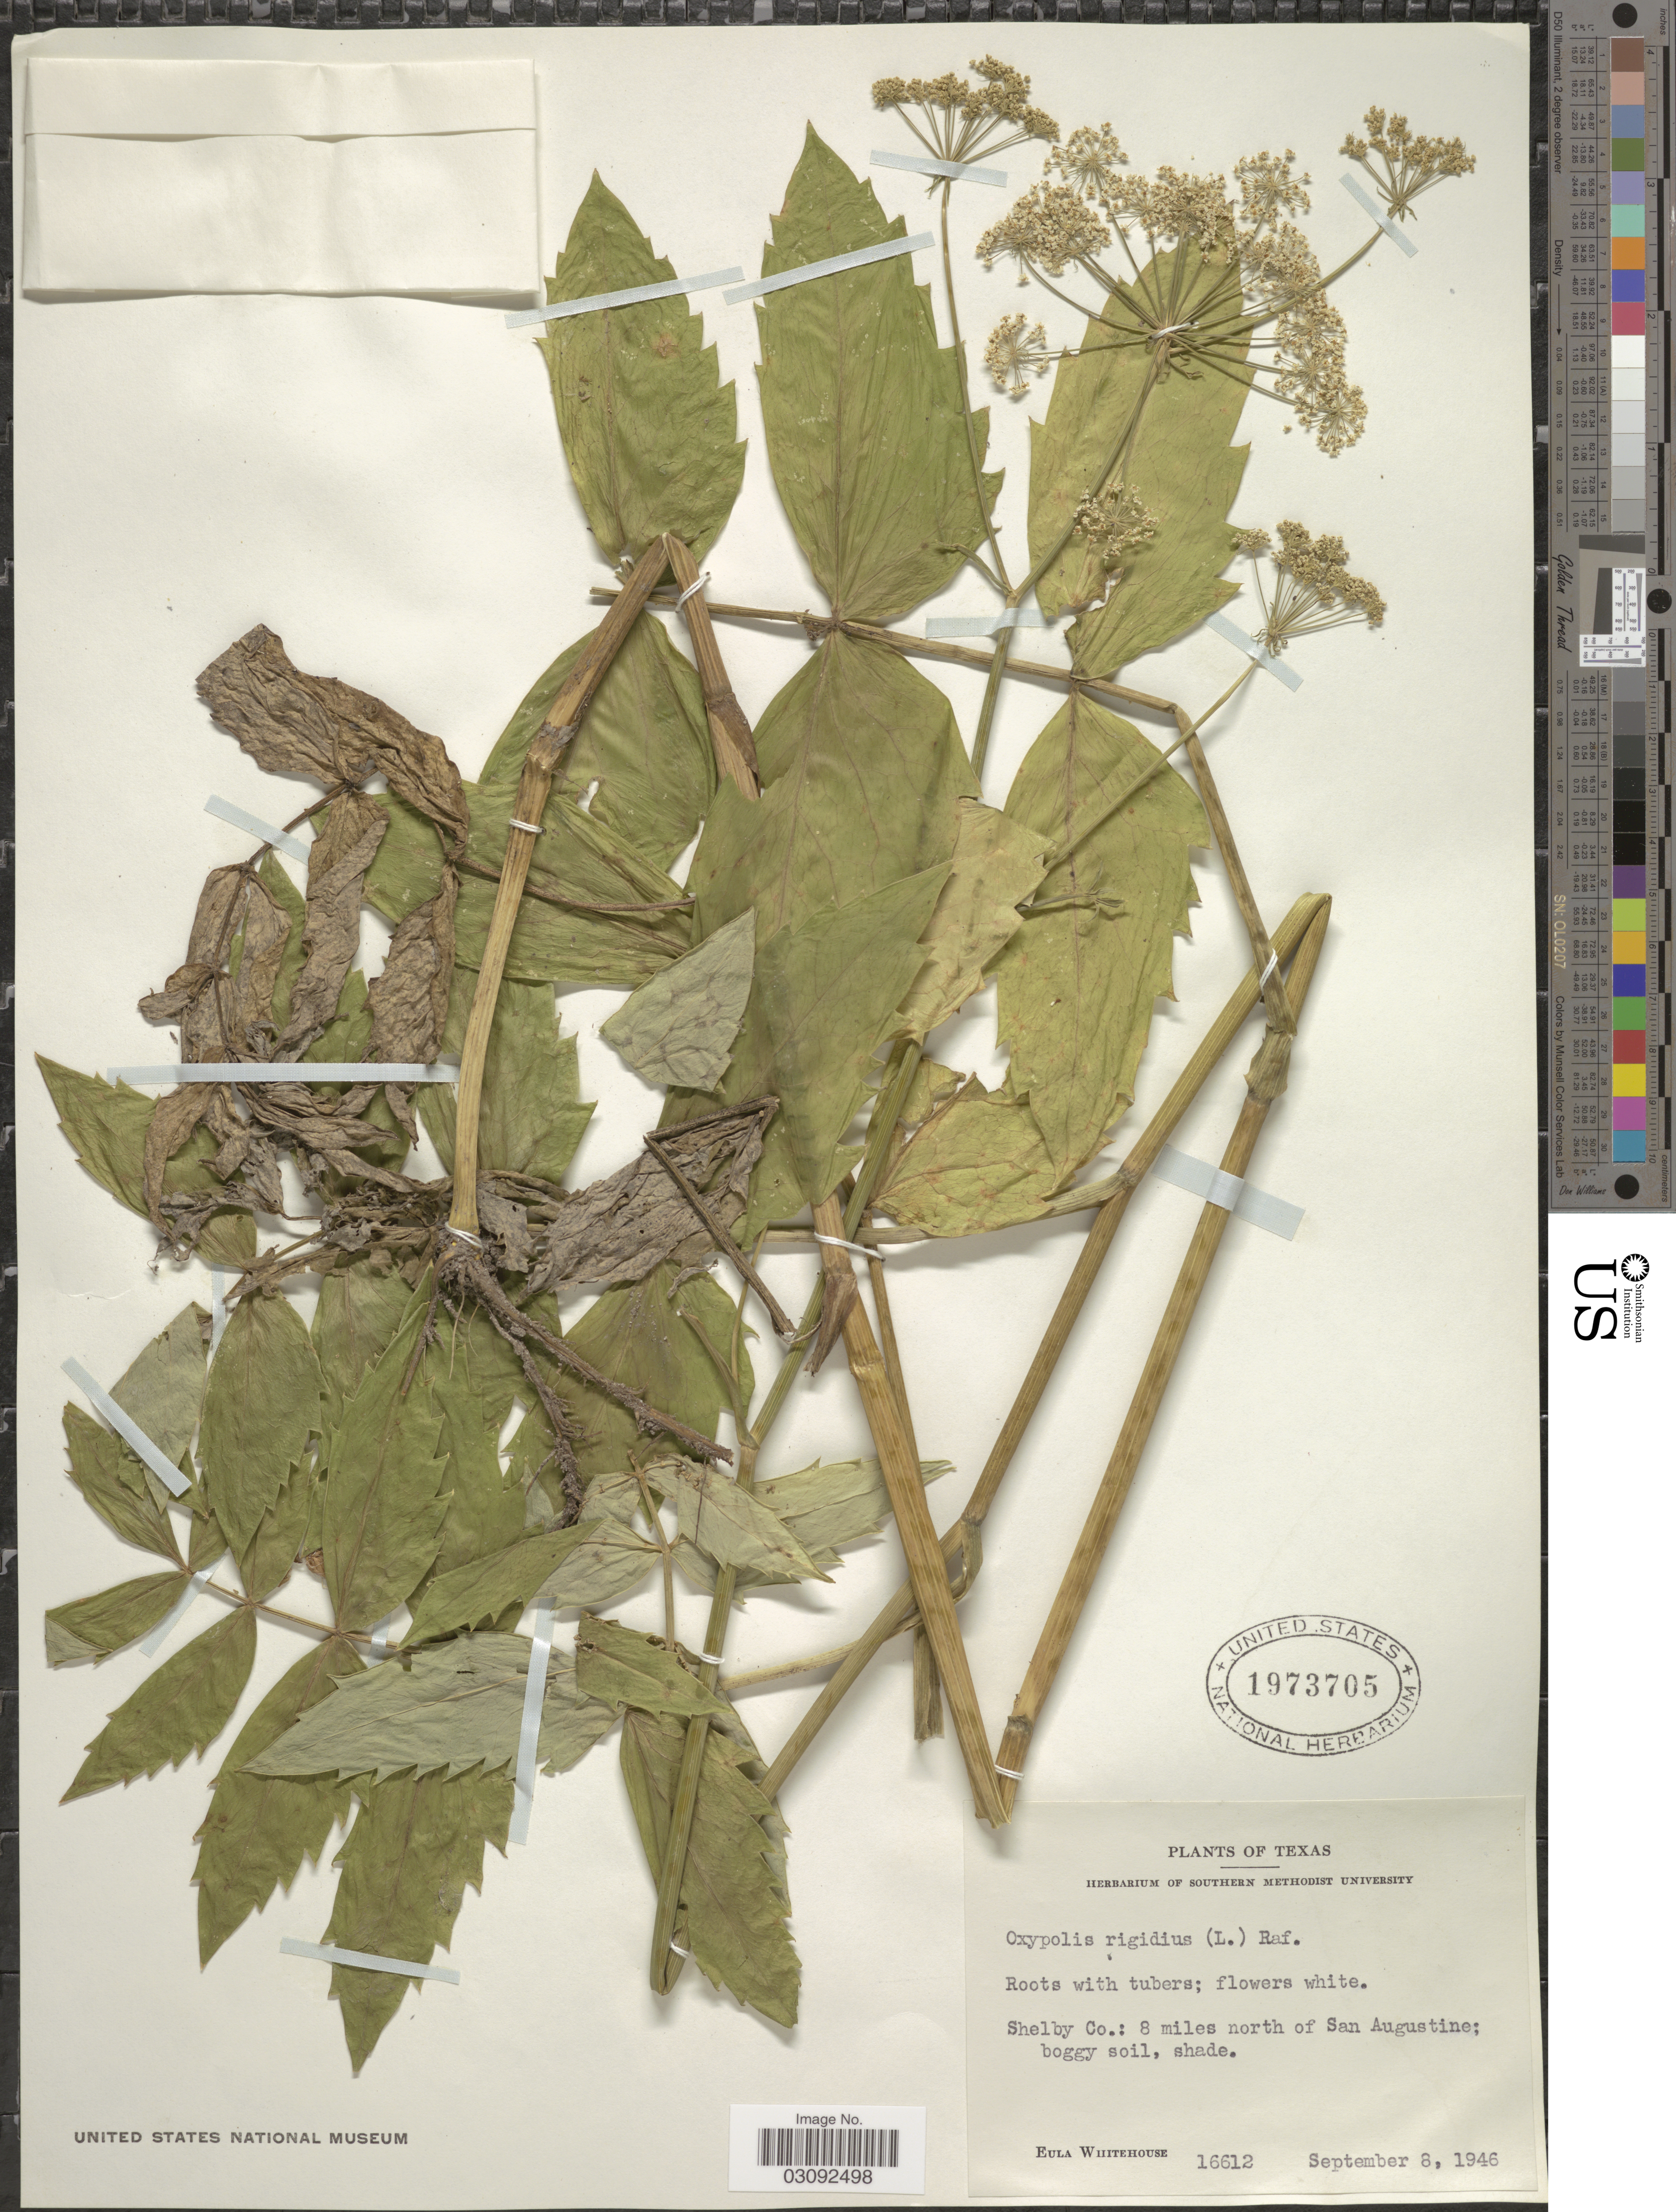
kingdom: Plantae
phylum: Tracheophyta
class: Magnoliopsida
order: Apiales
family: Apiaceae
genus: Oxypolis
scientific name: Oxypolis rigidior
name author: (L.) Raf.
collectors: E. Whitehouse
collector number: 16612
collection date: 1946-09-08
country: United States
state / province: Texas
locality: Shelby Co.: 8 miles north of San Augustine.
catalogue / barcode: US 1973705